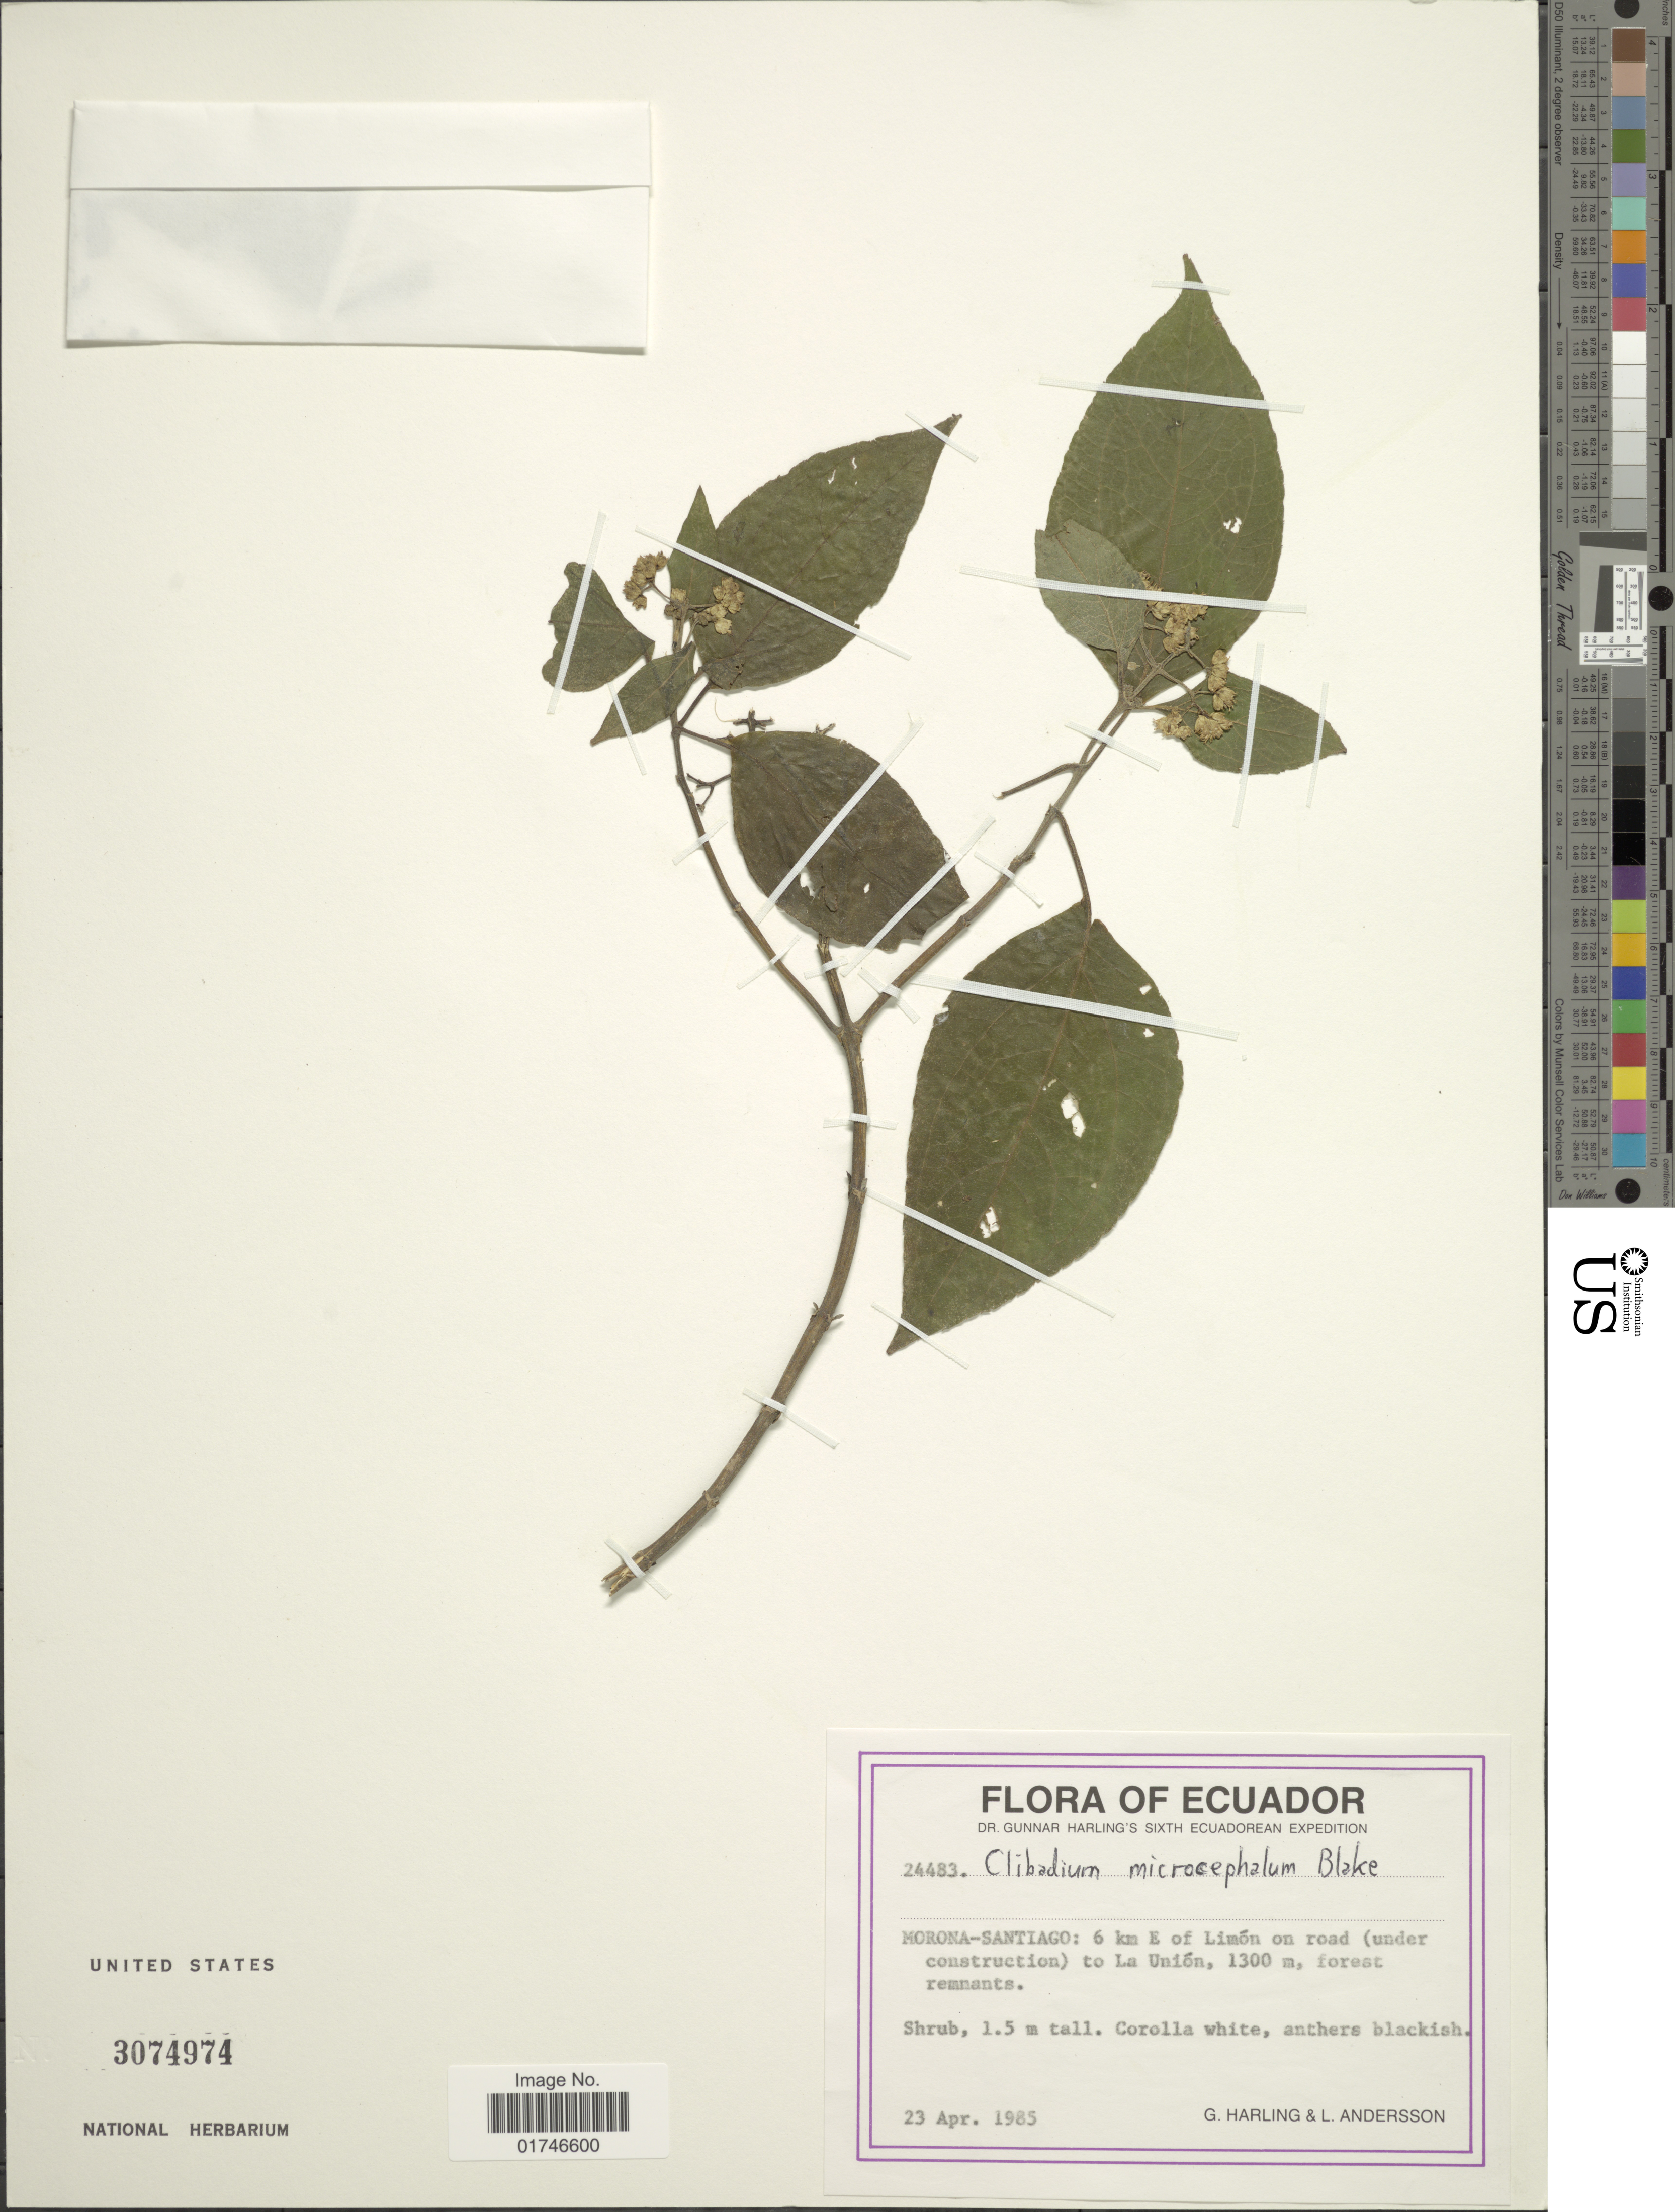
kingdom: Plantae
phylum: Tracheophyta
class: Magnoliopsida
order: Asterales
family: Asteraceae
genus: Clibadium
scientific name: Clibadium microcephalum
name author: S.F. Blake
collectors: G. Harling & L. Andersson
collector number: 24483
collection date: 1985-04-23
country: Ecuador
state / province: Morona-Santiago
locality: Morona-Santiago: 6 km E of Limon on road (uner construction) to La Union.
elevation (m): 1300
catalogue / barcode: US 3074974